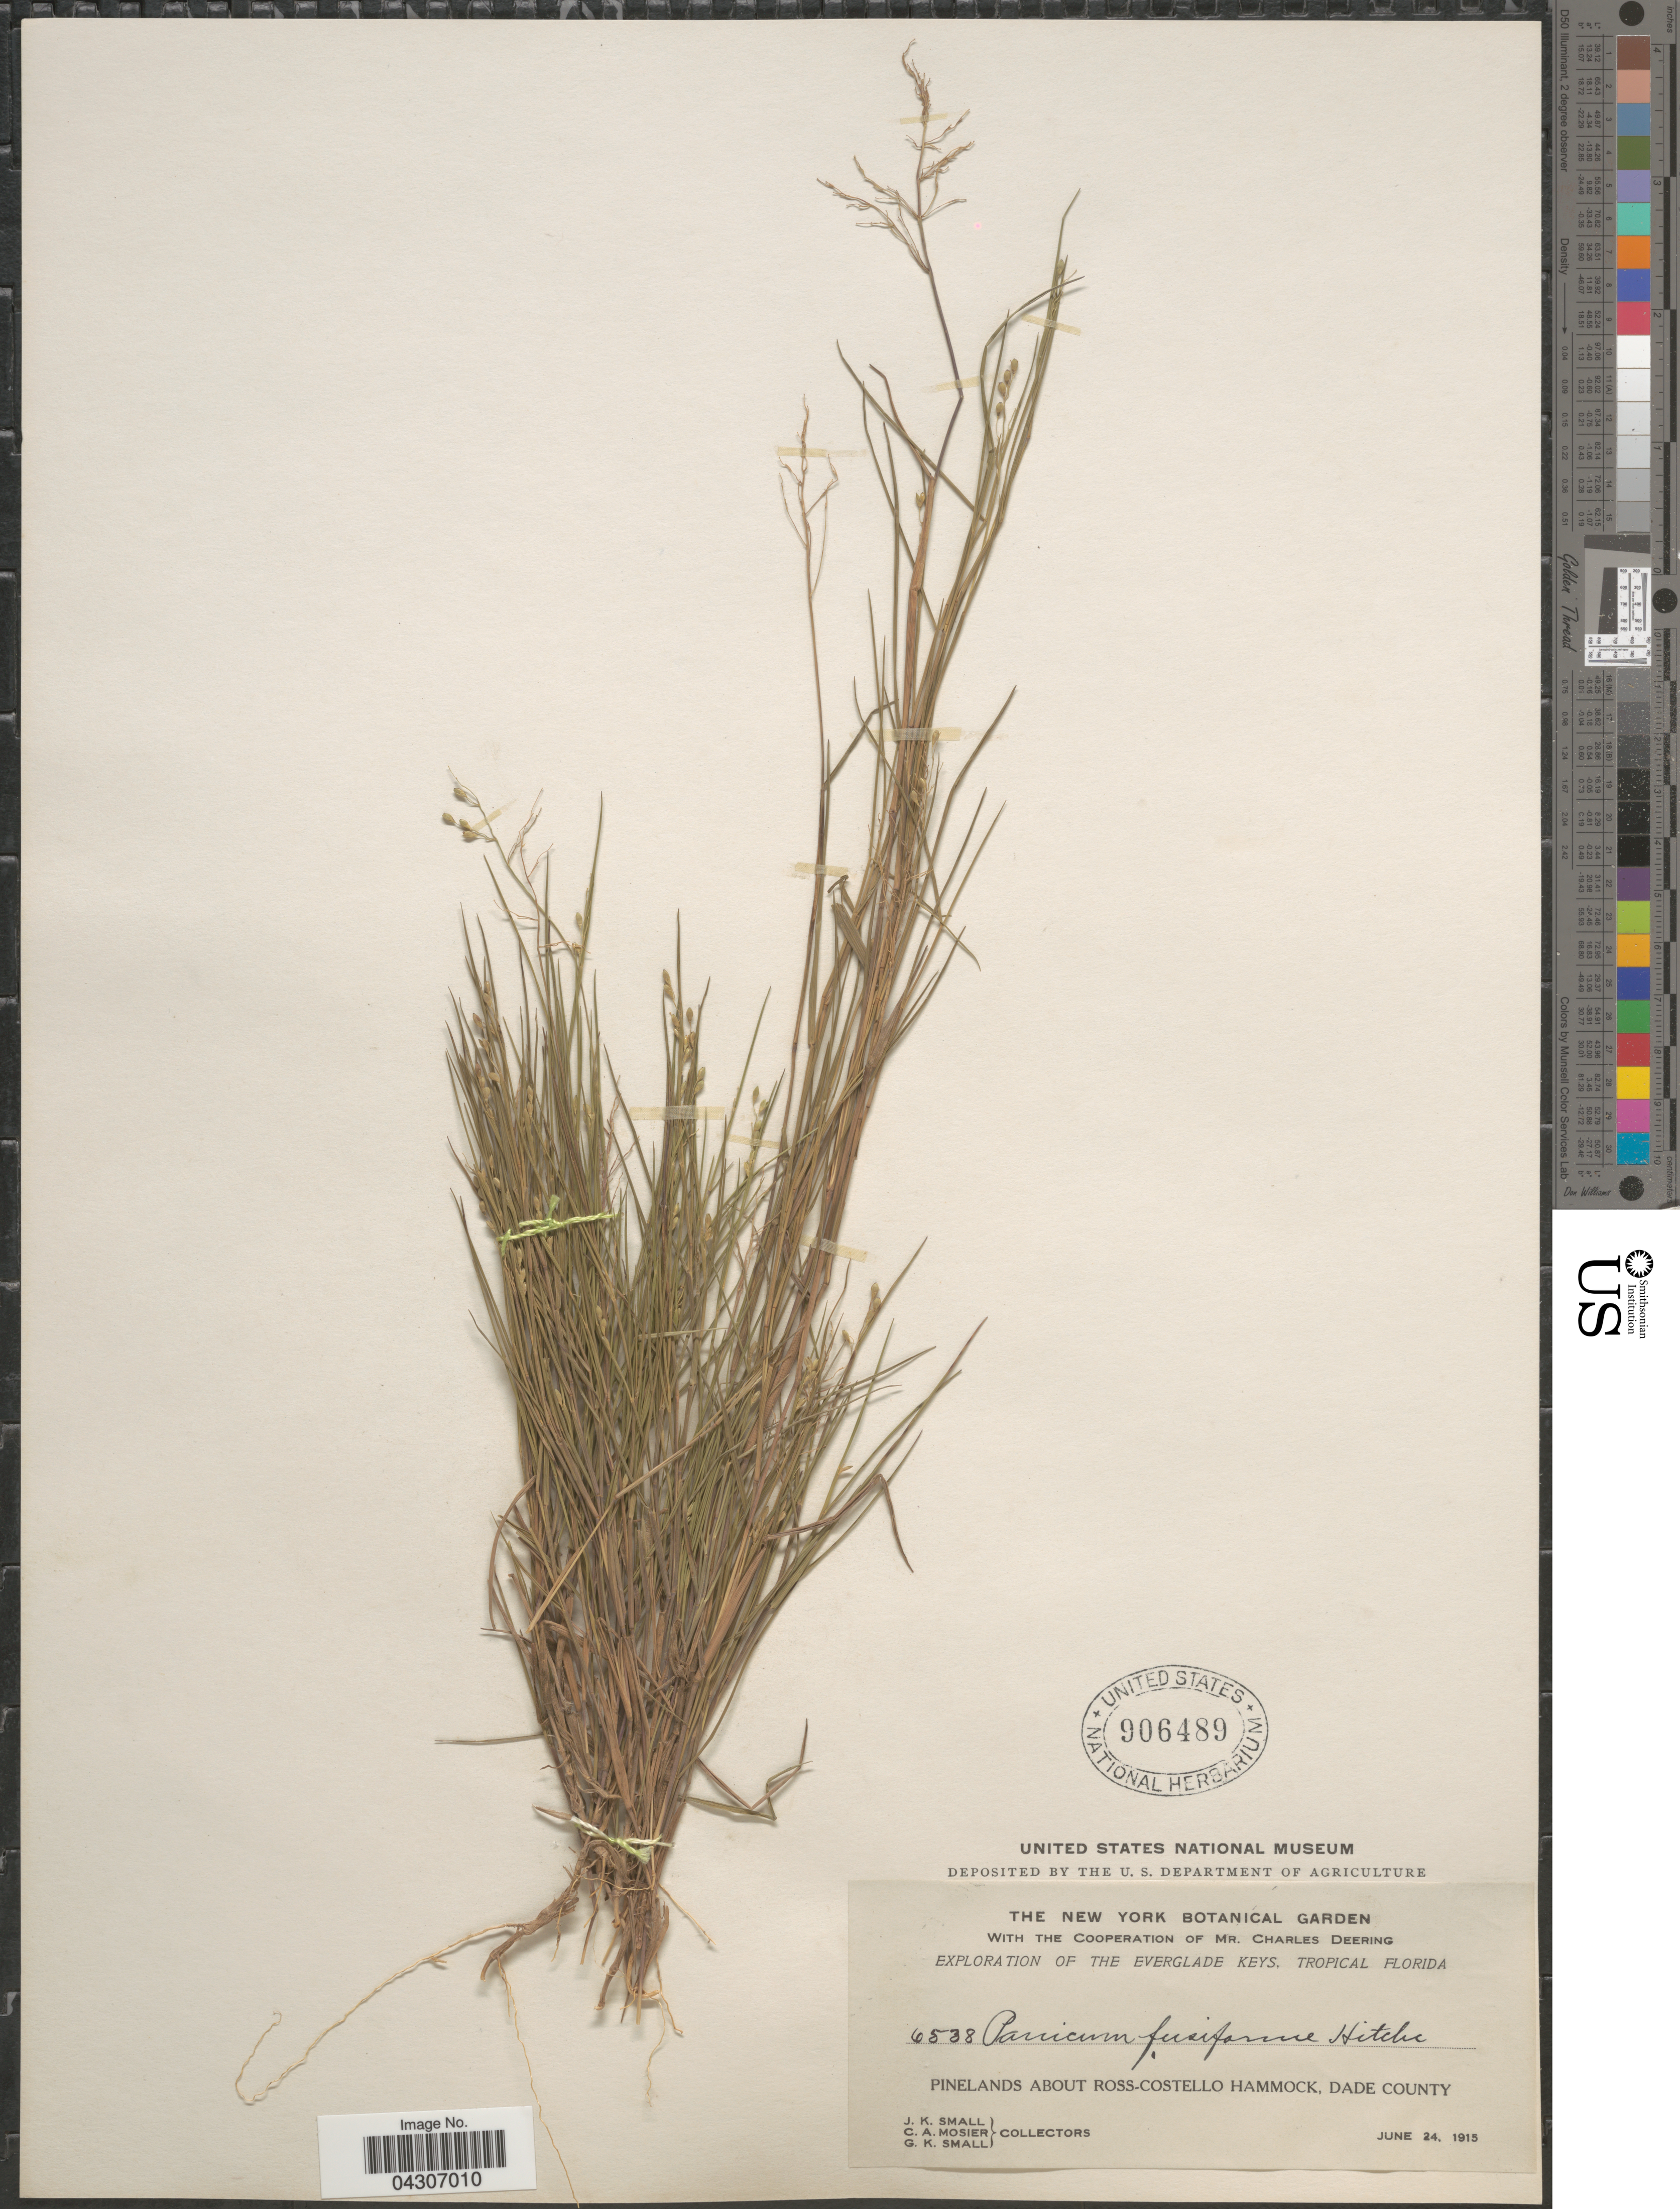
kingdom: Plantae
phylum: Tracheophyta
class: Liliopsida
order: Poales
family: Poaceae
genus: Dichanthelium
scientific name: Dichanthelium aciculare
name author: (Desv. ex Poir.) Gould & C.A. Clark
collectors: J. K. Small, C. A. Mosier & G. K. Small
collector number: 6538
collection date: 1915-06-24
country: United States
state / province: Florida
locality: Exploration of the Everglade Keys, Tropical Florida. Pinelands about Ross-Costello Hammock, Dade County.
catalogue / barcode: US 906489